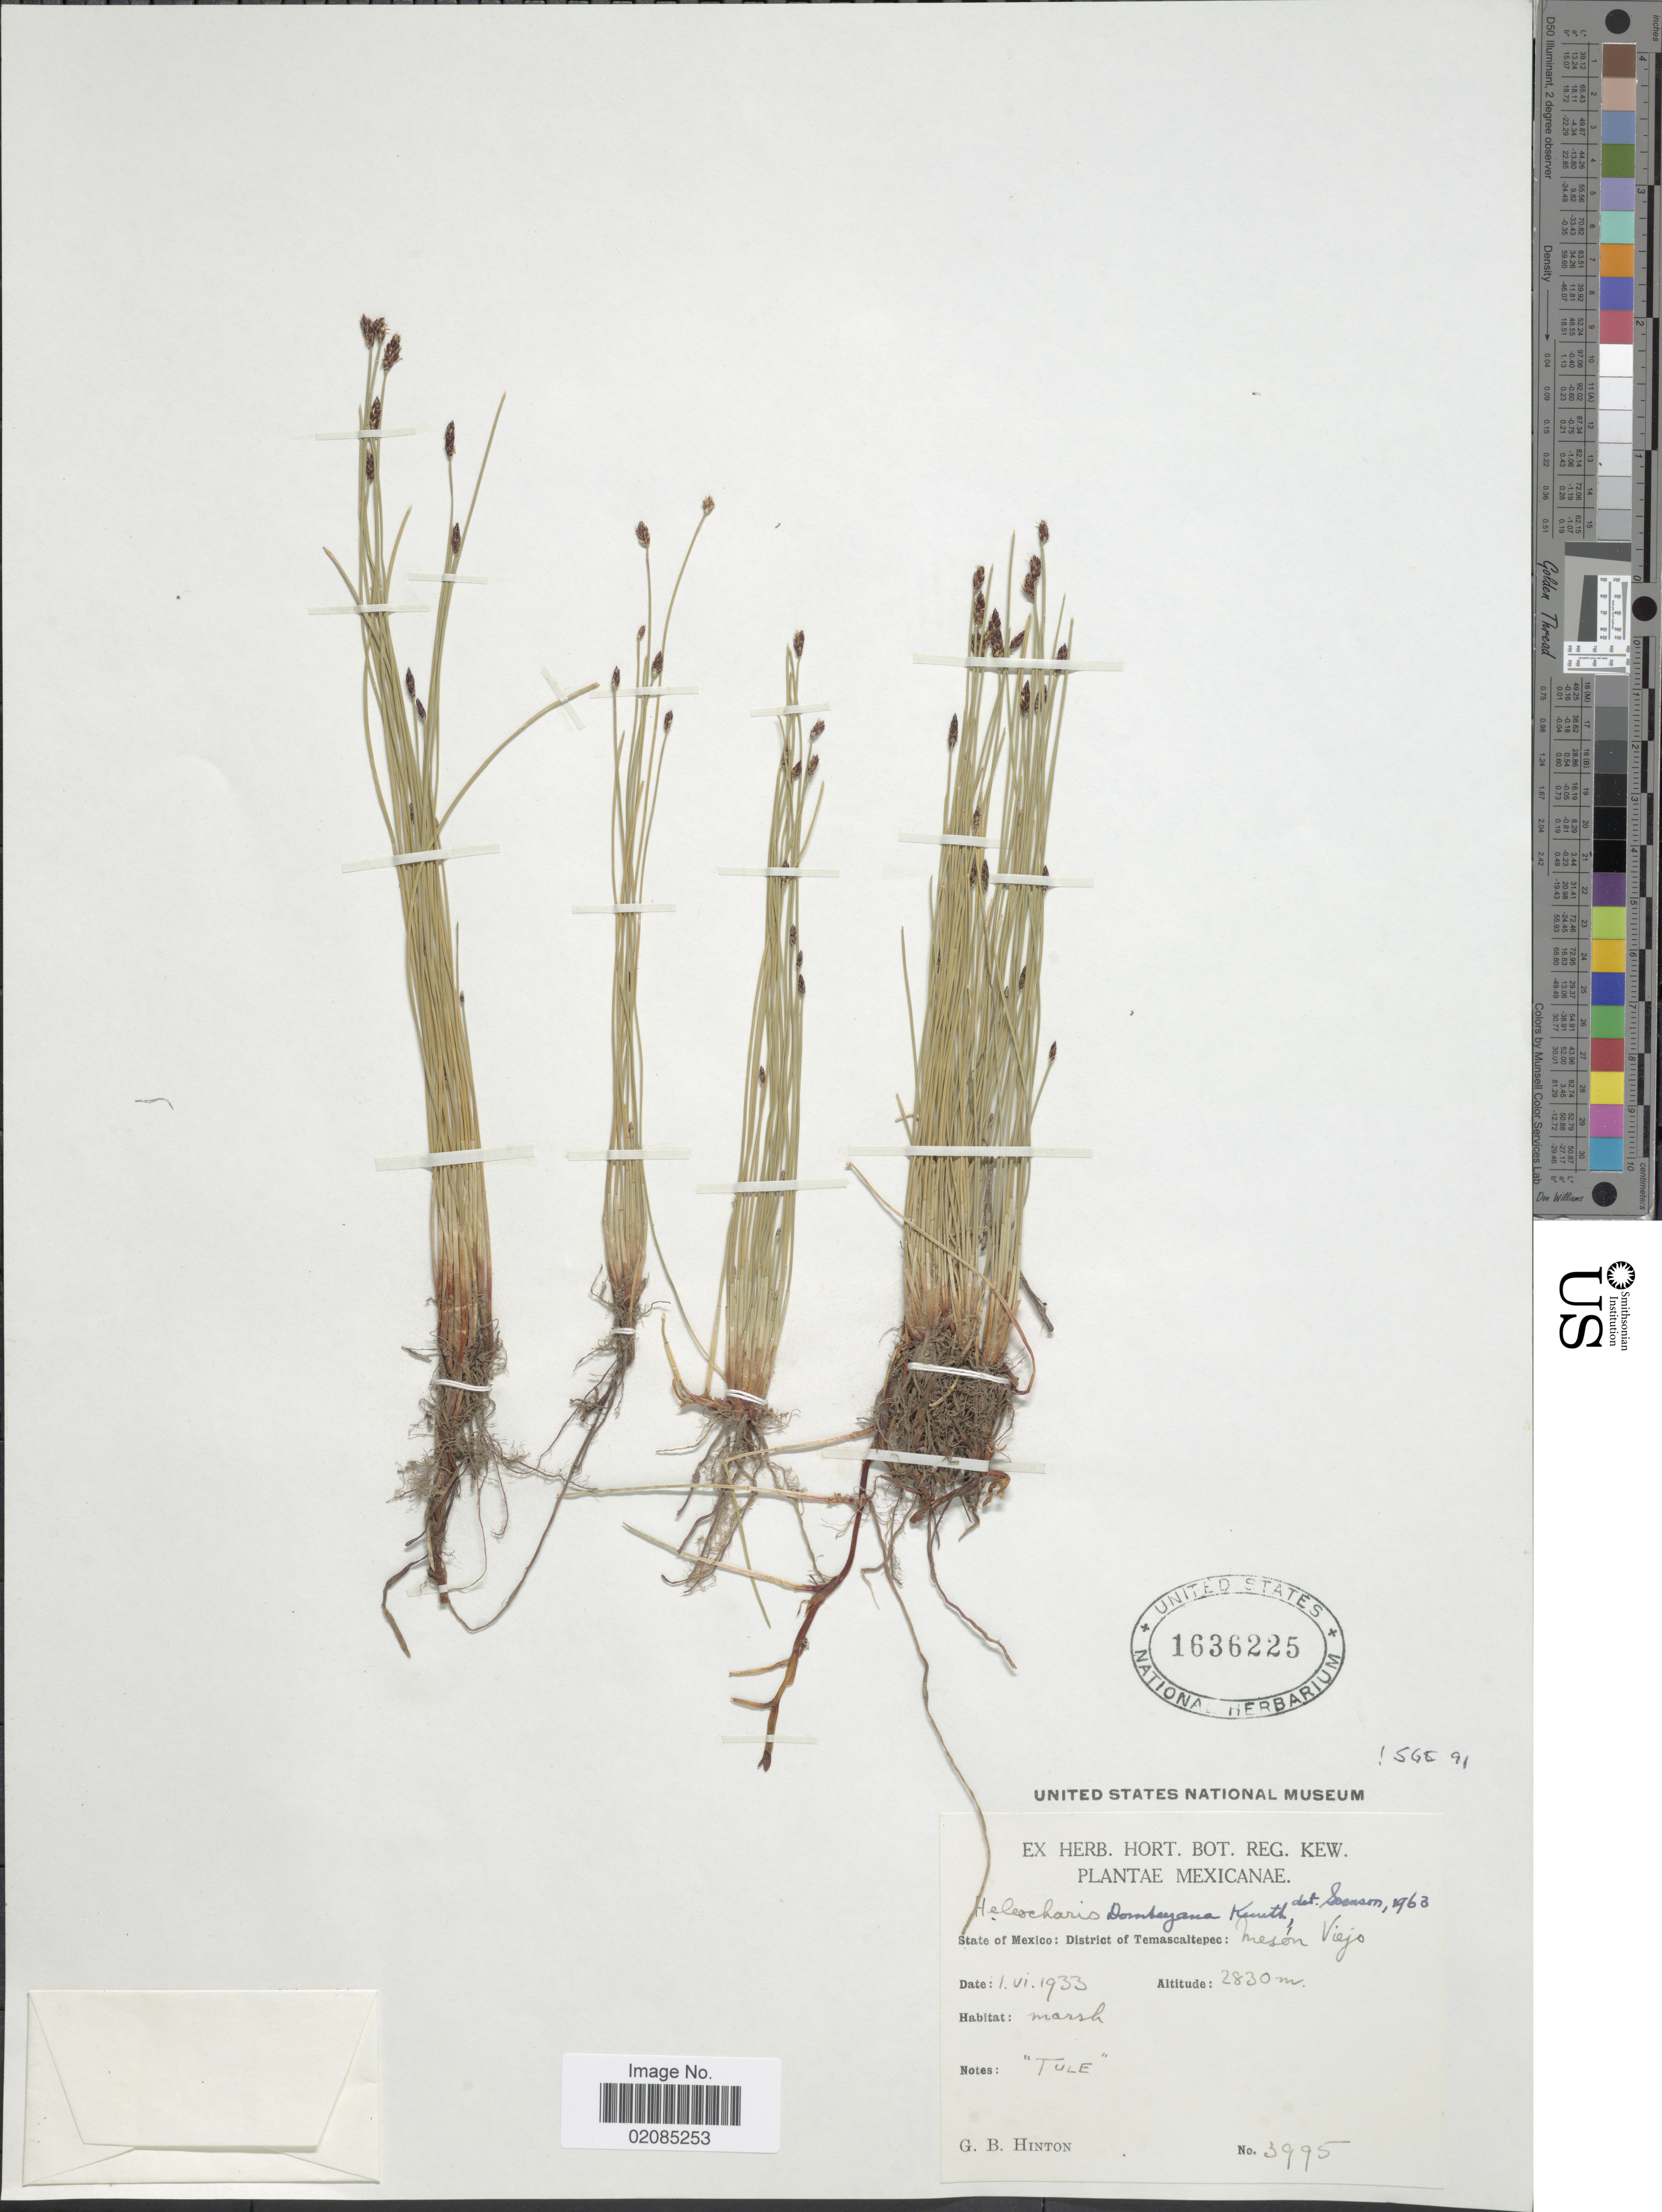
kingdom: Plantae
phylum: Tracheophyta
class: Liliopsida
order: Poales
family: Cyperaceae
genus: Eleocharis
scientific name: Eleocharis dombeyana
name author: Kunth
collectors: G. B. Hinton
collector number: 3995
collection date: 1933-06-01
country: Mexico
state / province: México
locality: Mexicanae. District Temascaltepec: Meson Viejo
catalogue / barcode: US 1636225